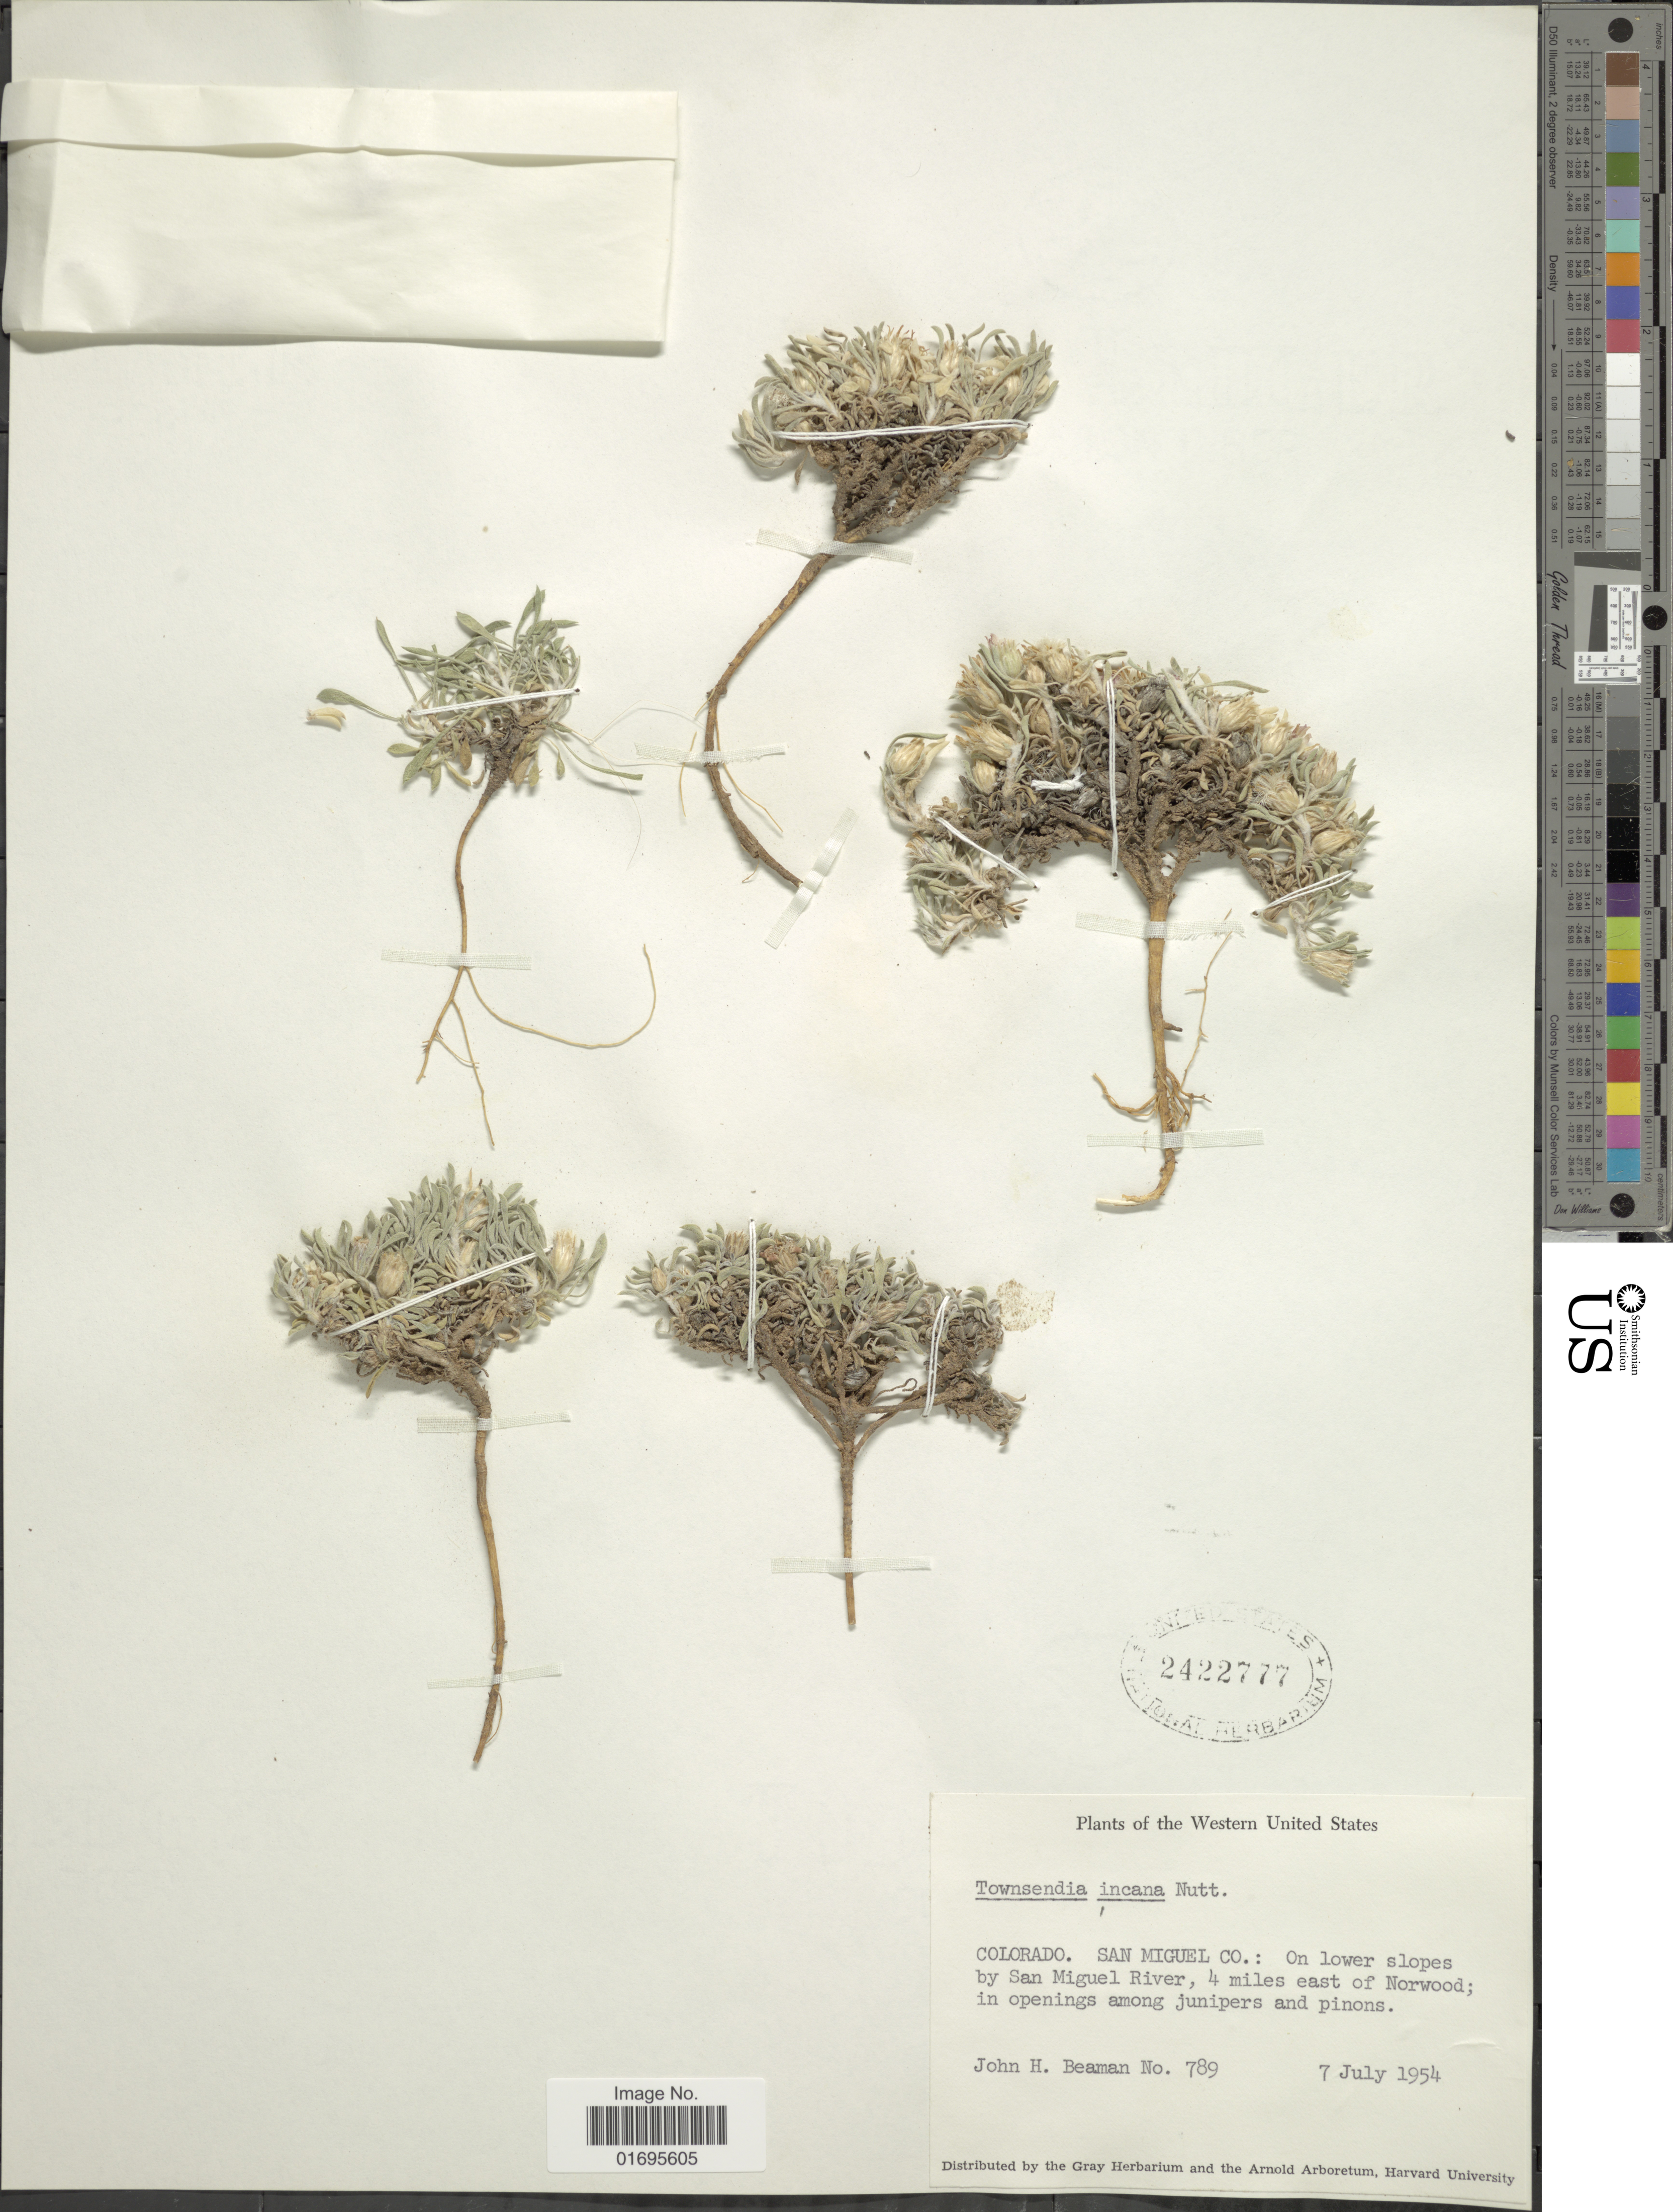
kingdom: Plantae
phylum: Tracheophyta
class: Magnoliopsida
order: Asterales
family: Asteraceae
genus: Townsendia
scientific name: Townsendia incana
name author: Nutt.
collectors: J. H. Beaman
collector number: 789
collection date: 1954-07-07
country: United States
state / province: Colorado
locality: San Miguel Co.: on lower slopes by Sam Miguel River, 4 miles east of Norwood; in openings among junipers and pinons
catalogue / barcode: US 2422777